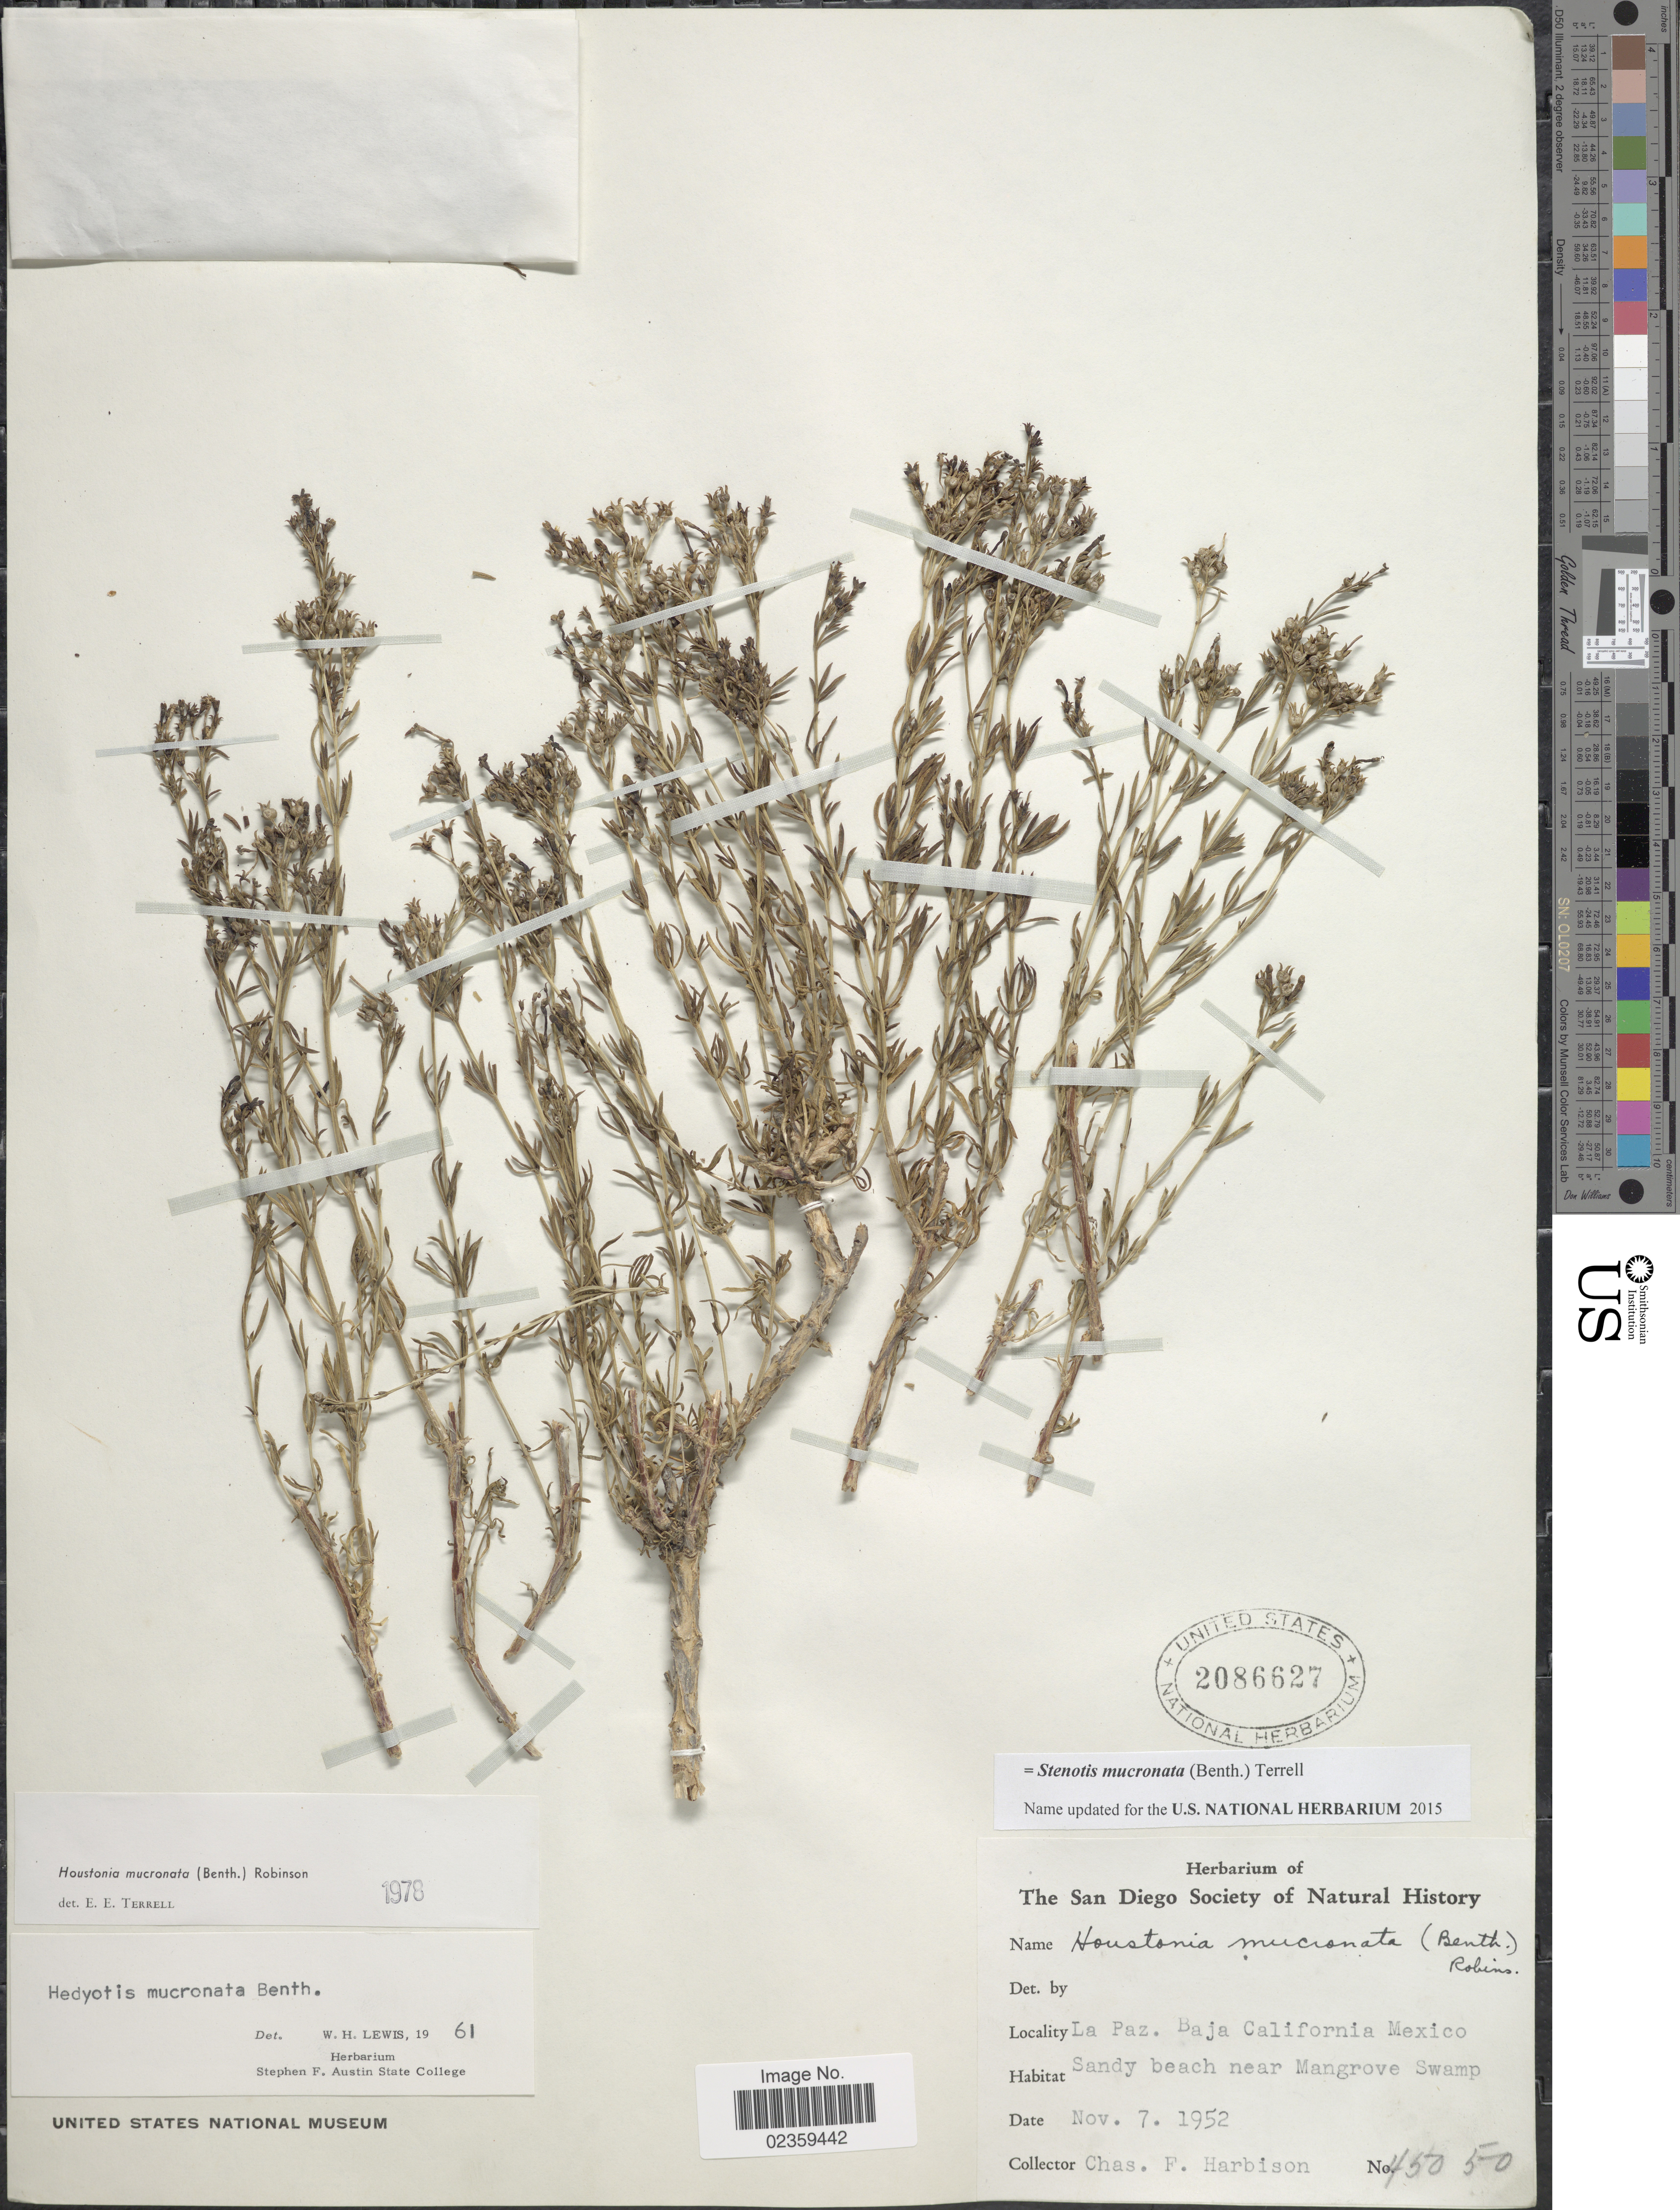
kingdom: Plantae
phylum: Tracheophyta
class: Magnoliopsida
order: Gentianales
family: Rubiaceae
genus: Stenotis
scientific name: Stenotis mucronata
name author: (Benth.) Terrell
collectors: C. F. Harbison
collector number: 45050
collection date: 1952-11-07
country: Mexico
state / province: Baja California Sur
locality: La Paz. Baja California Mexico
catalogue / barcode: US 2086627